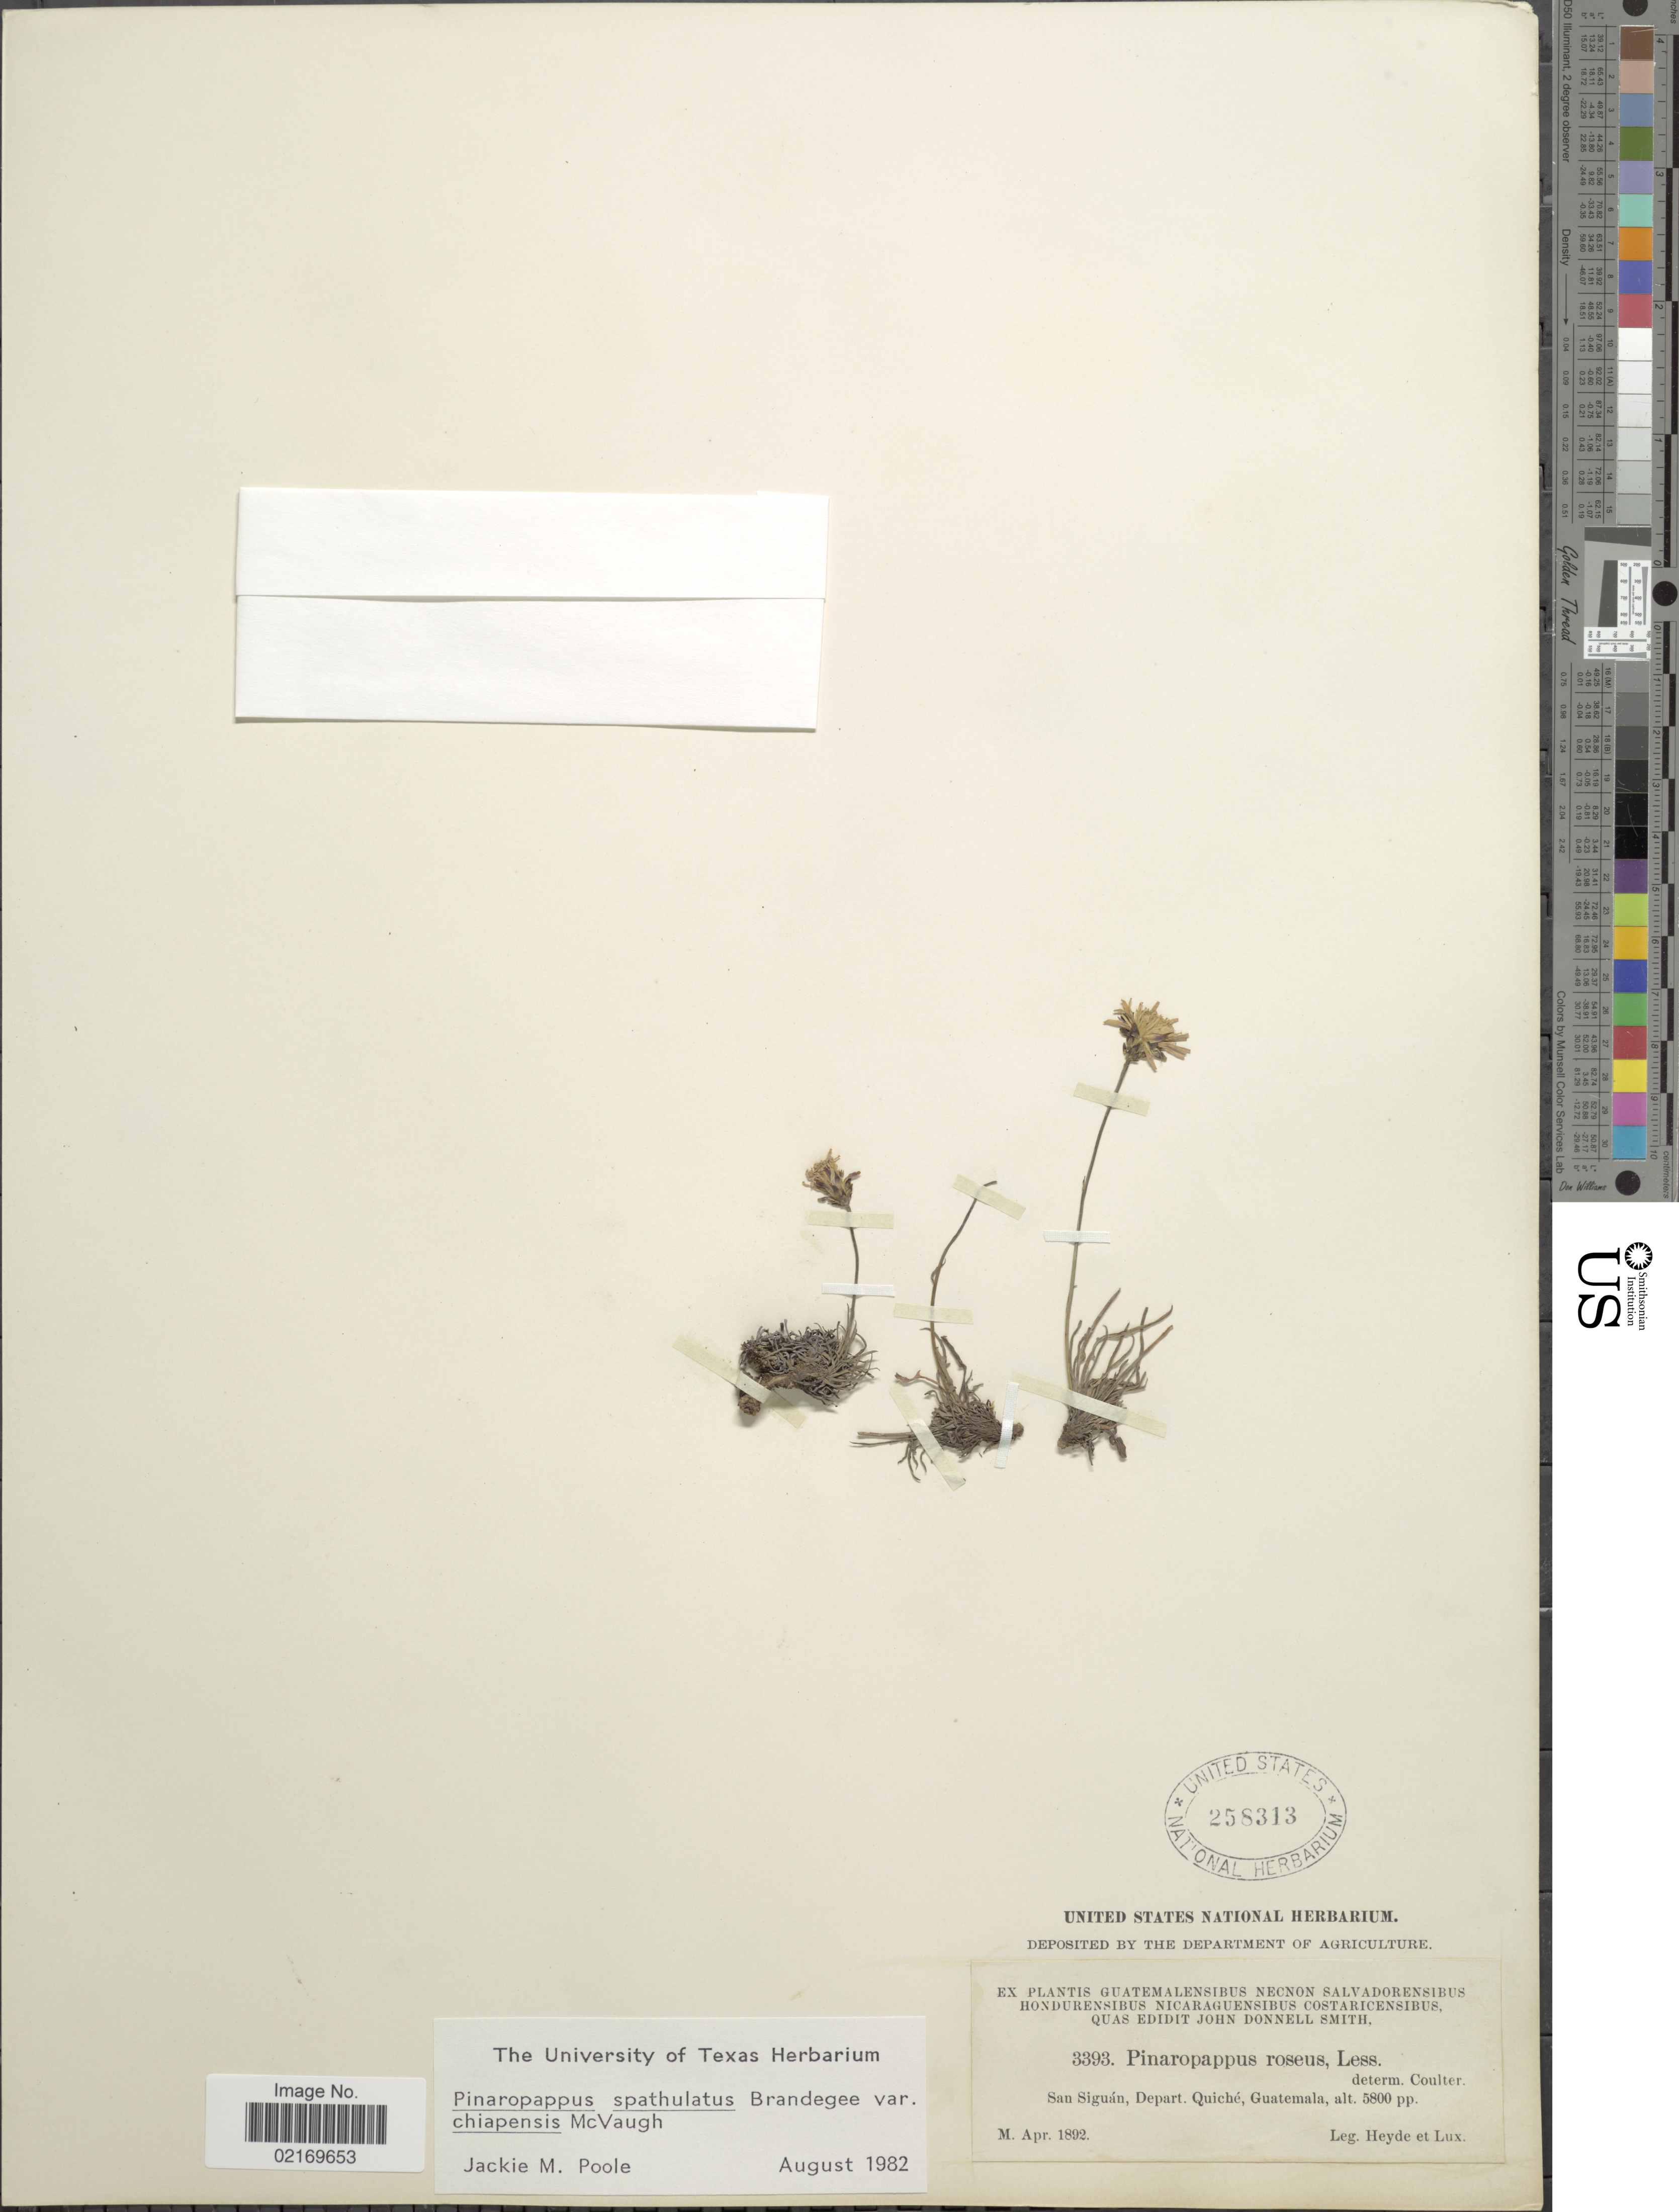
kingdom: Plantae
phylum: Tracheophyta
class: Magnoliopsida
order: Asterales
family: Asteraceae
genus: Pinaropappus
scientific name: Pinaropappus spathulatus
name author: Brandegee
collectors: Heyde & Lux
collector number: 3393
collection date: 1892-04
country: Guatemala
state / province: El Quiché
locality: San Siguan, Guatemala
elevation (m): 1768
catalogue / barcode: US 258313